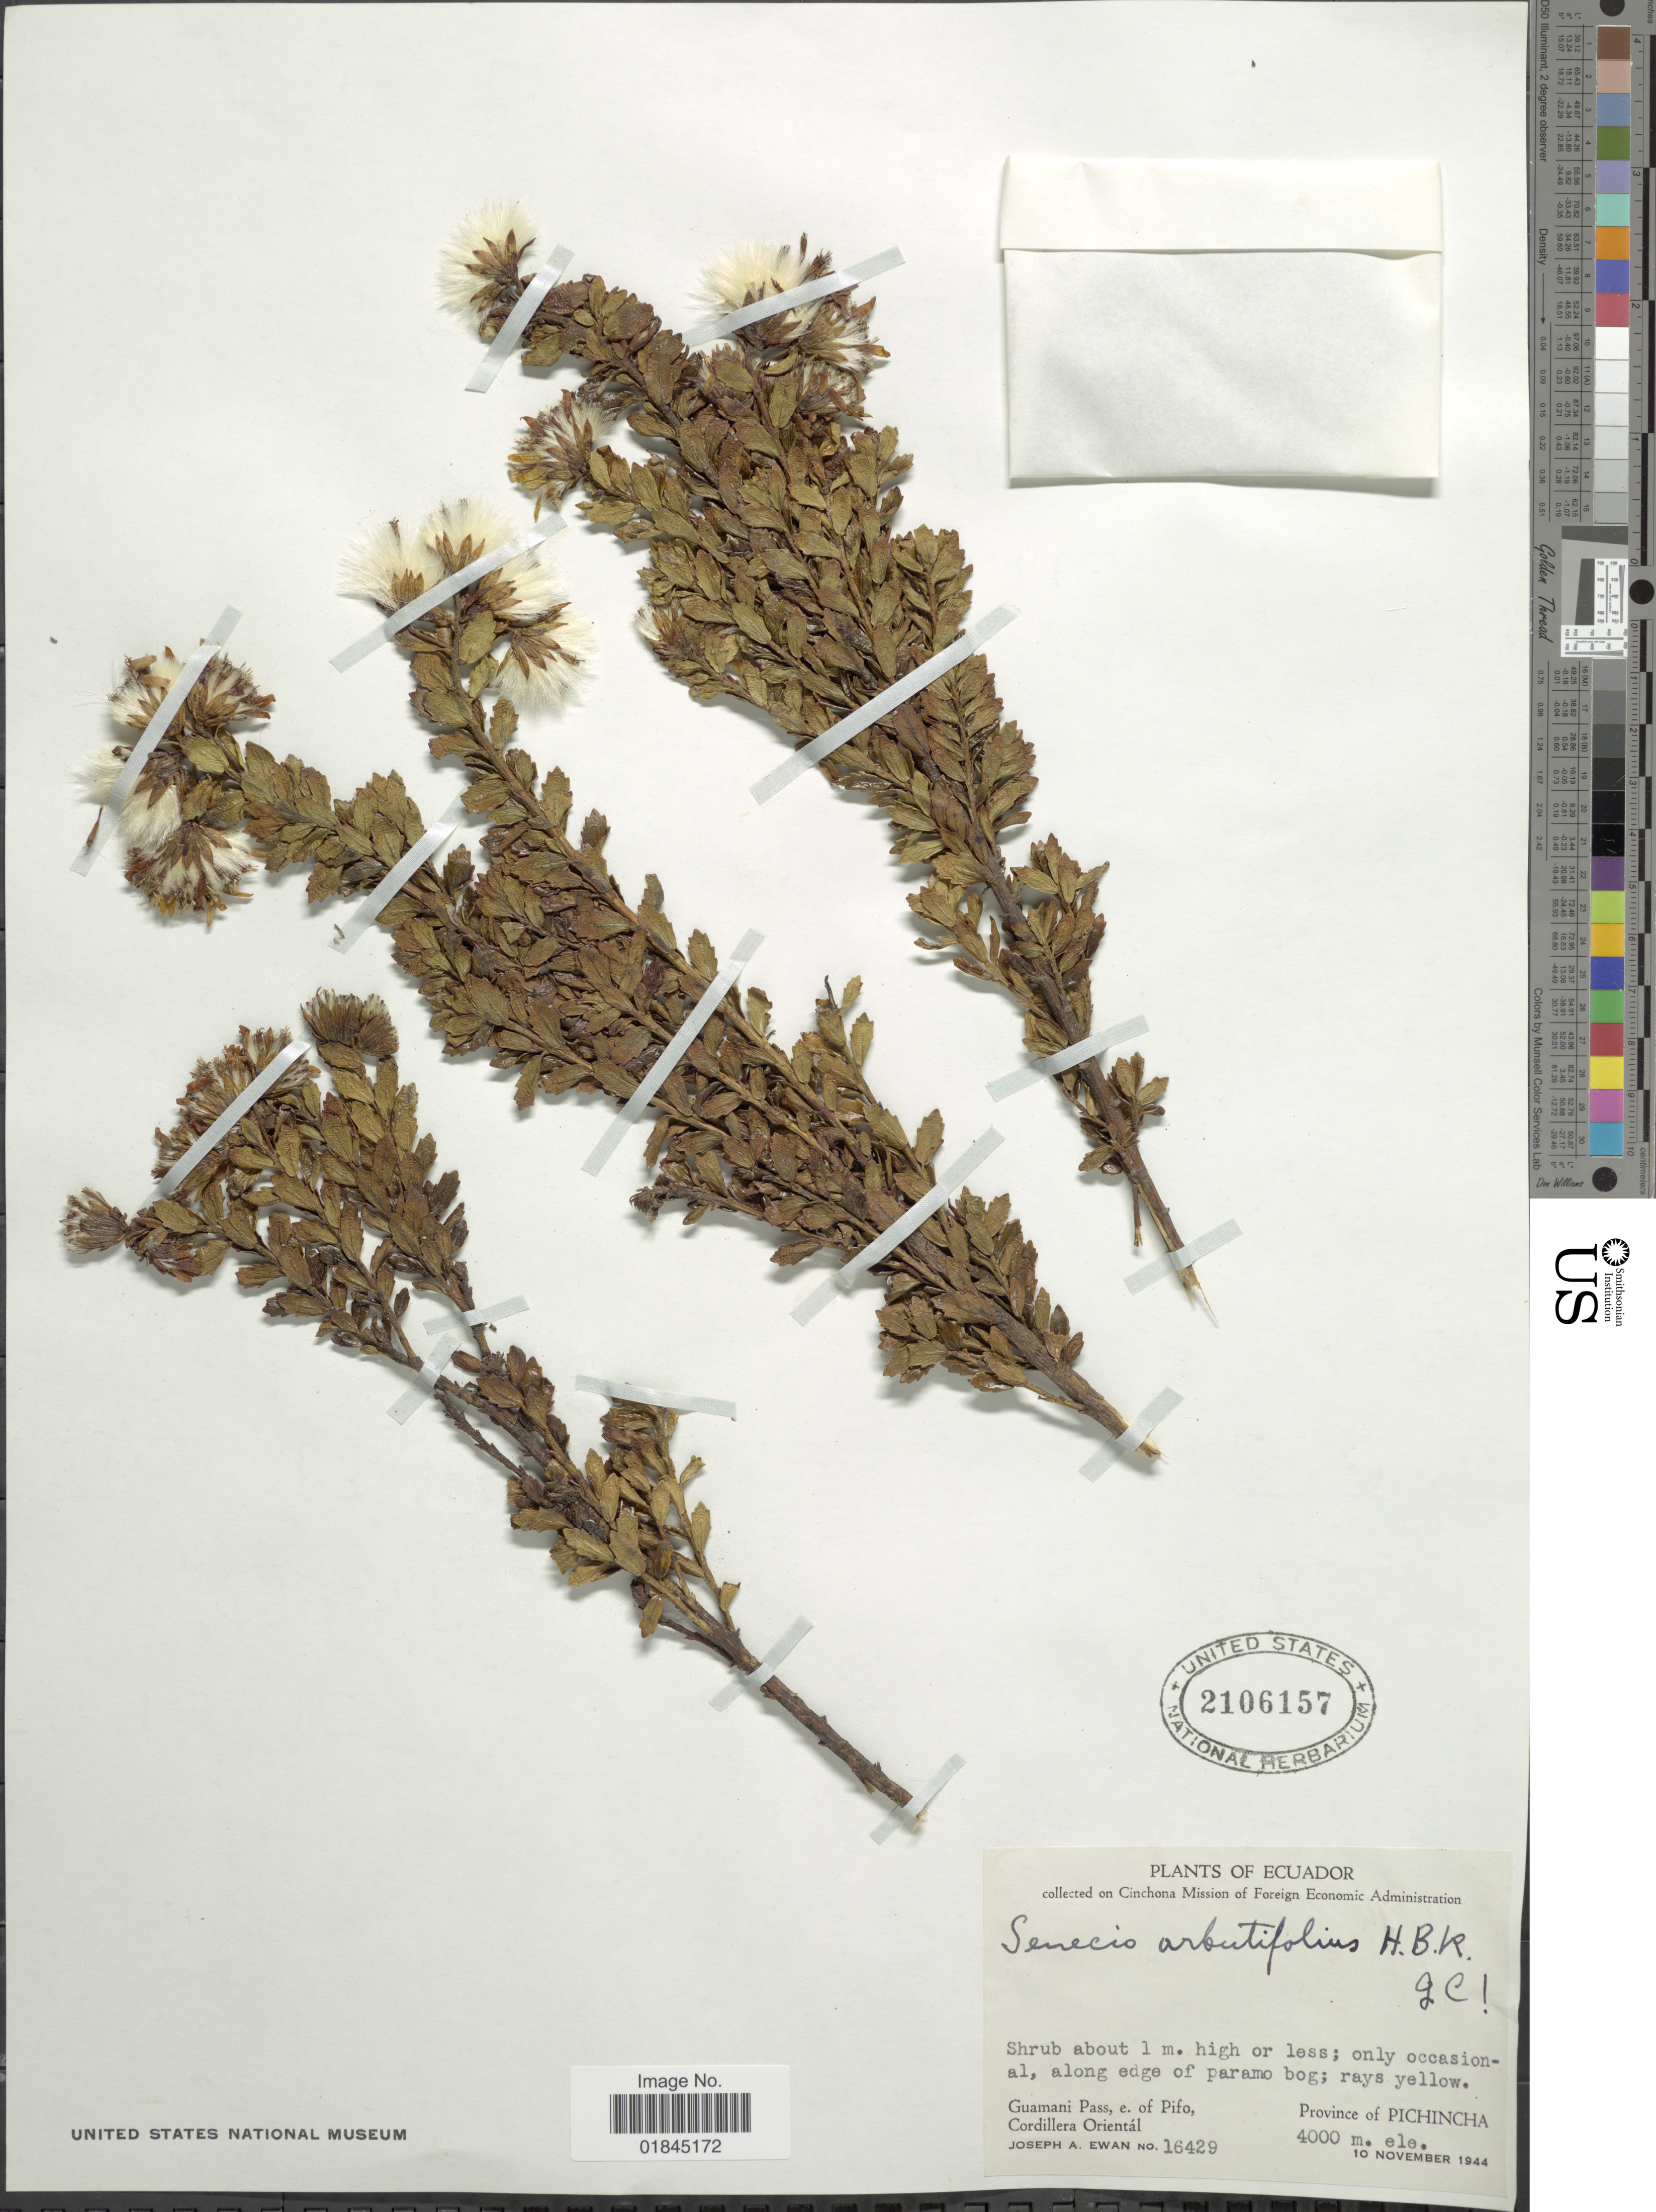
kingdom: Plantae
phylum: Tracheophyta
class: Magnoliopsida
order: Asterales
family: Asteraceae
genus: Pentacalia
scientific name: Pentacalia arbutifolia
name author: (Kunth) Cuatrec.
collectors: J. A. Ewan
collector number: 16429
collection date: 1944-11-10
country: Ecuador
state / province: Pichincha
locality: Guamani Pass, e. of Pifo, Cordillera Orientál. Province of Pichincha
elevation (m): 4000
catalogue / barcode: US 2106157